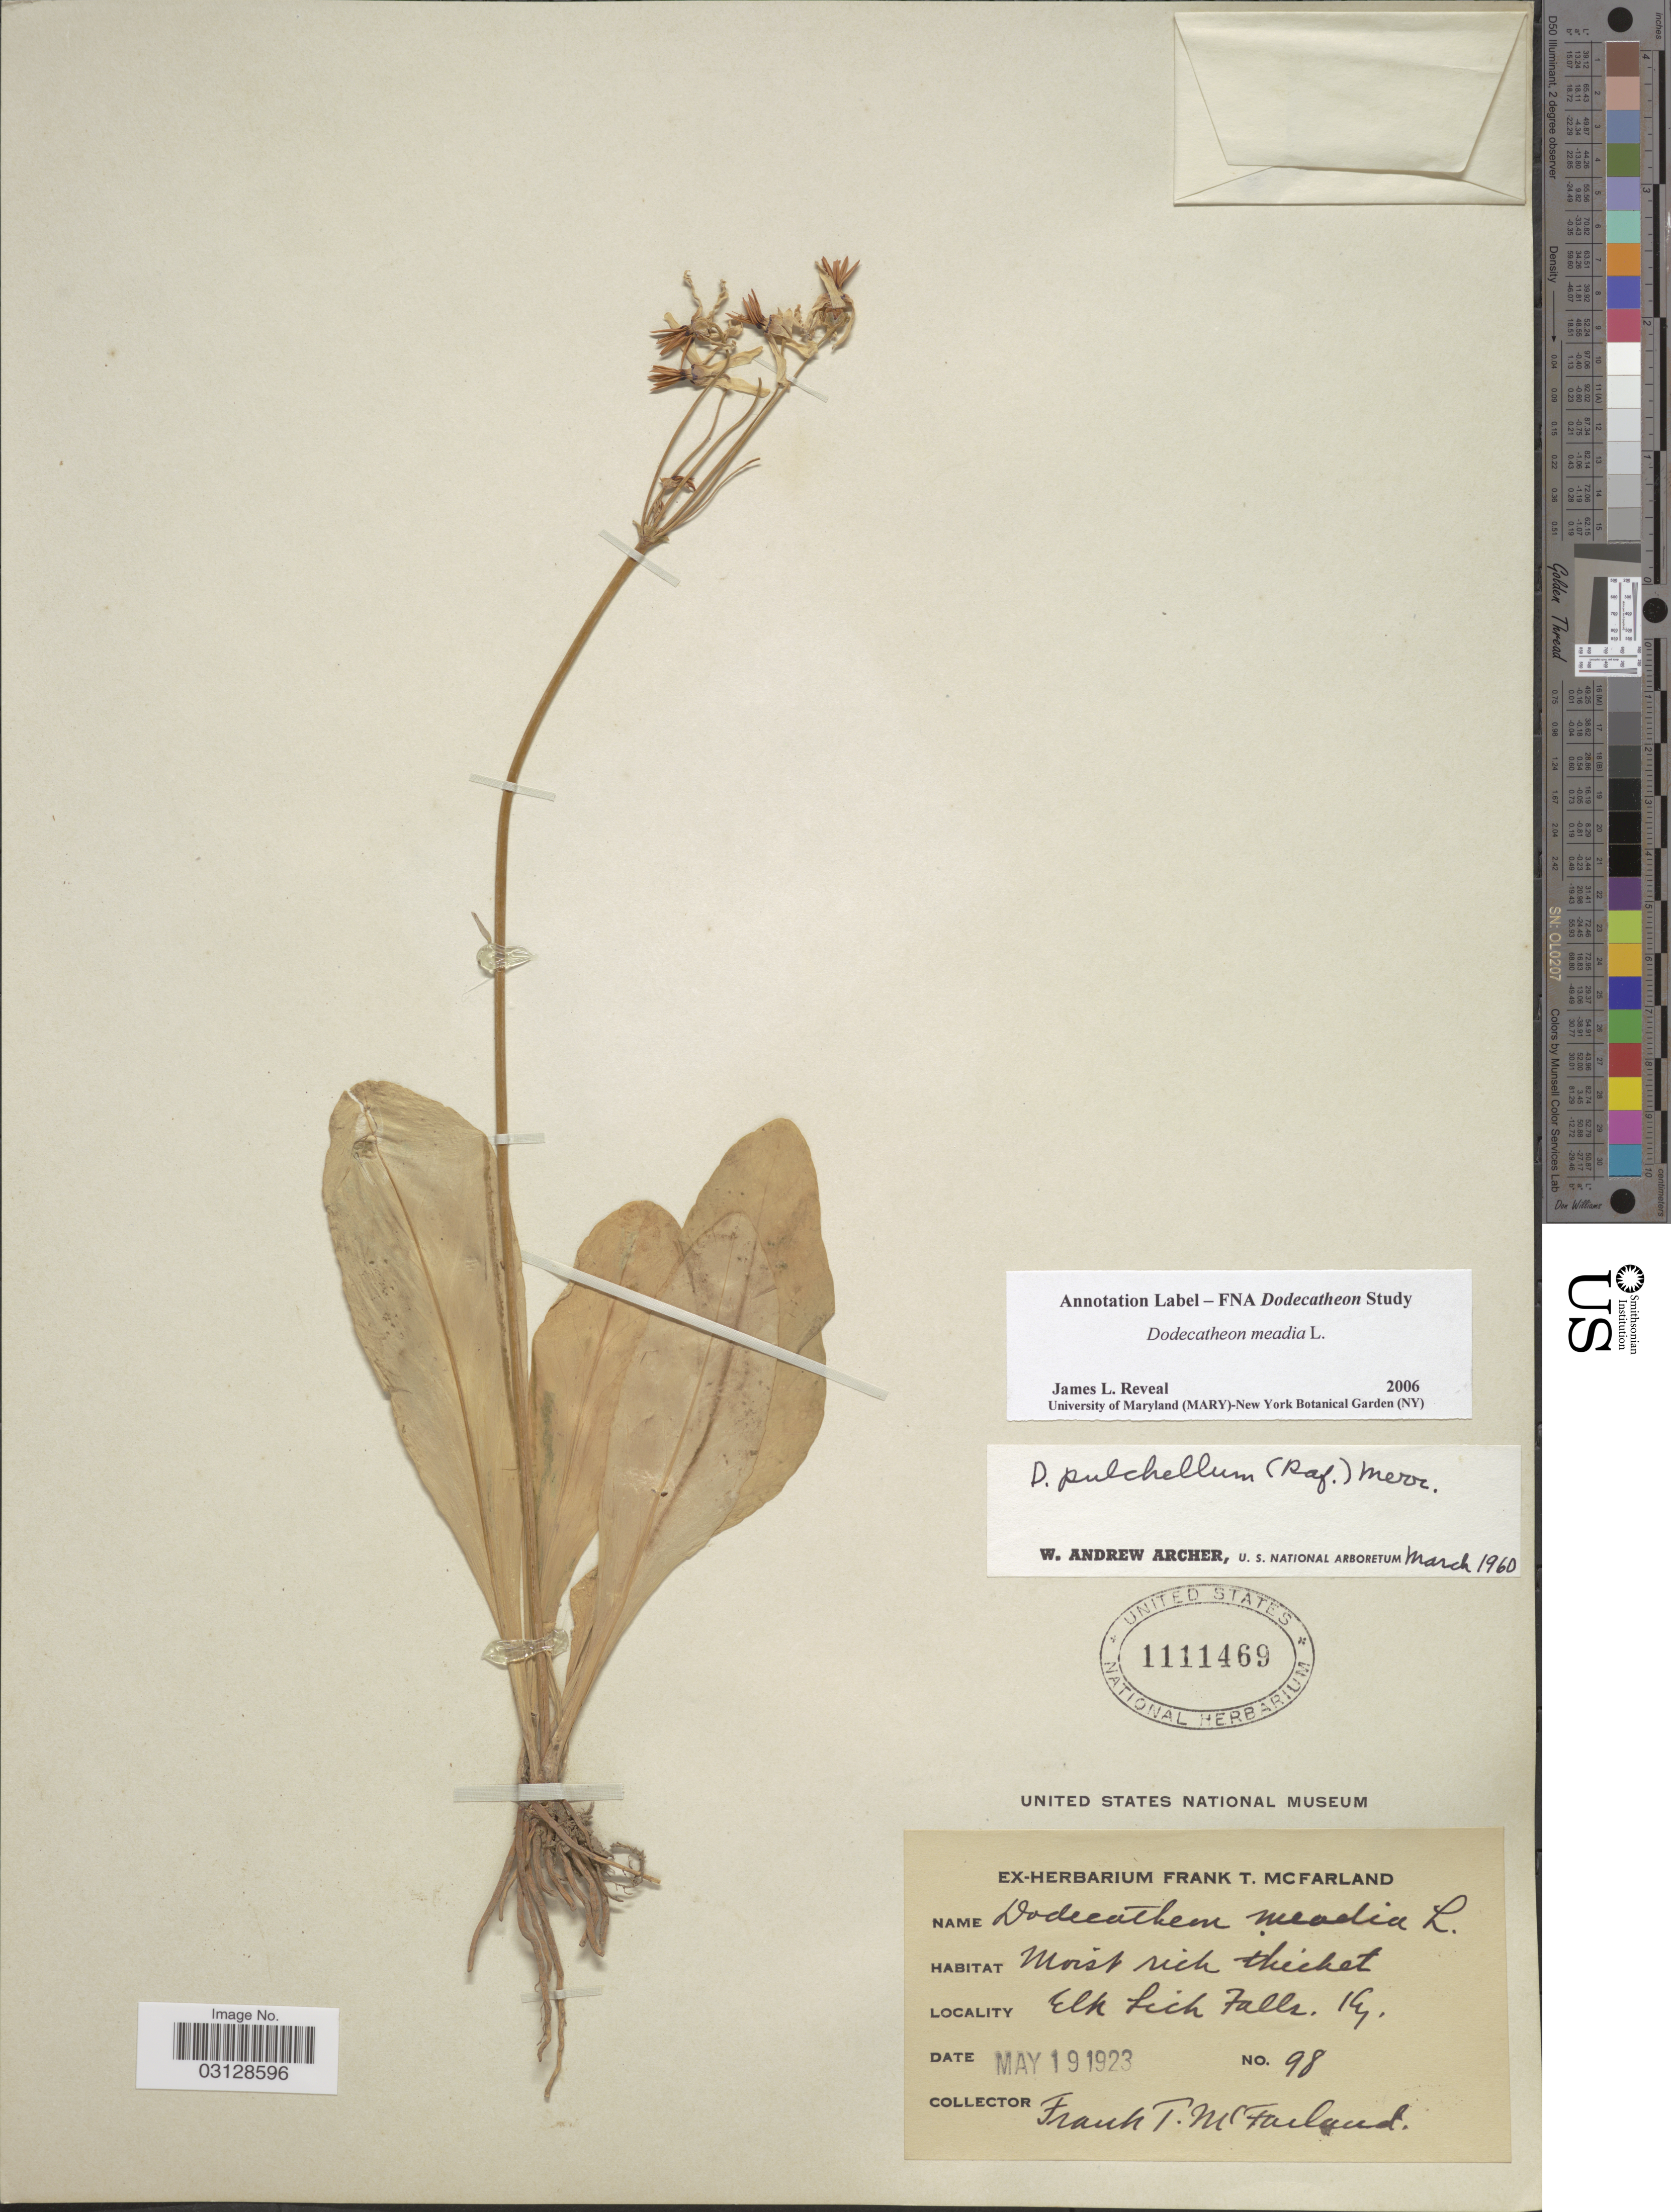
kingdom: Plantae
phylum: Tracheophyta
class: Magnoliopsida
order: Ericales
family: Primulaceae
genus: Dodecatheon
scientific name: Dodecatheon meadia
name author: L.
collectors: F. McFarland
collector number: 98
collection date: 1923-05-19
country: United States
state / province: Kentucky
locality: Elk Lich Falls.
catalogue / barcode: US 1111469